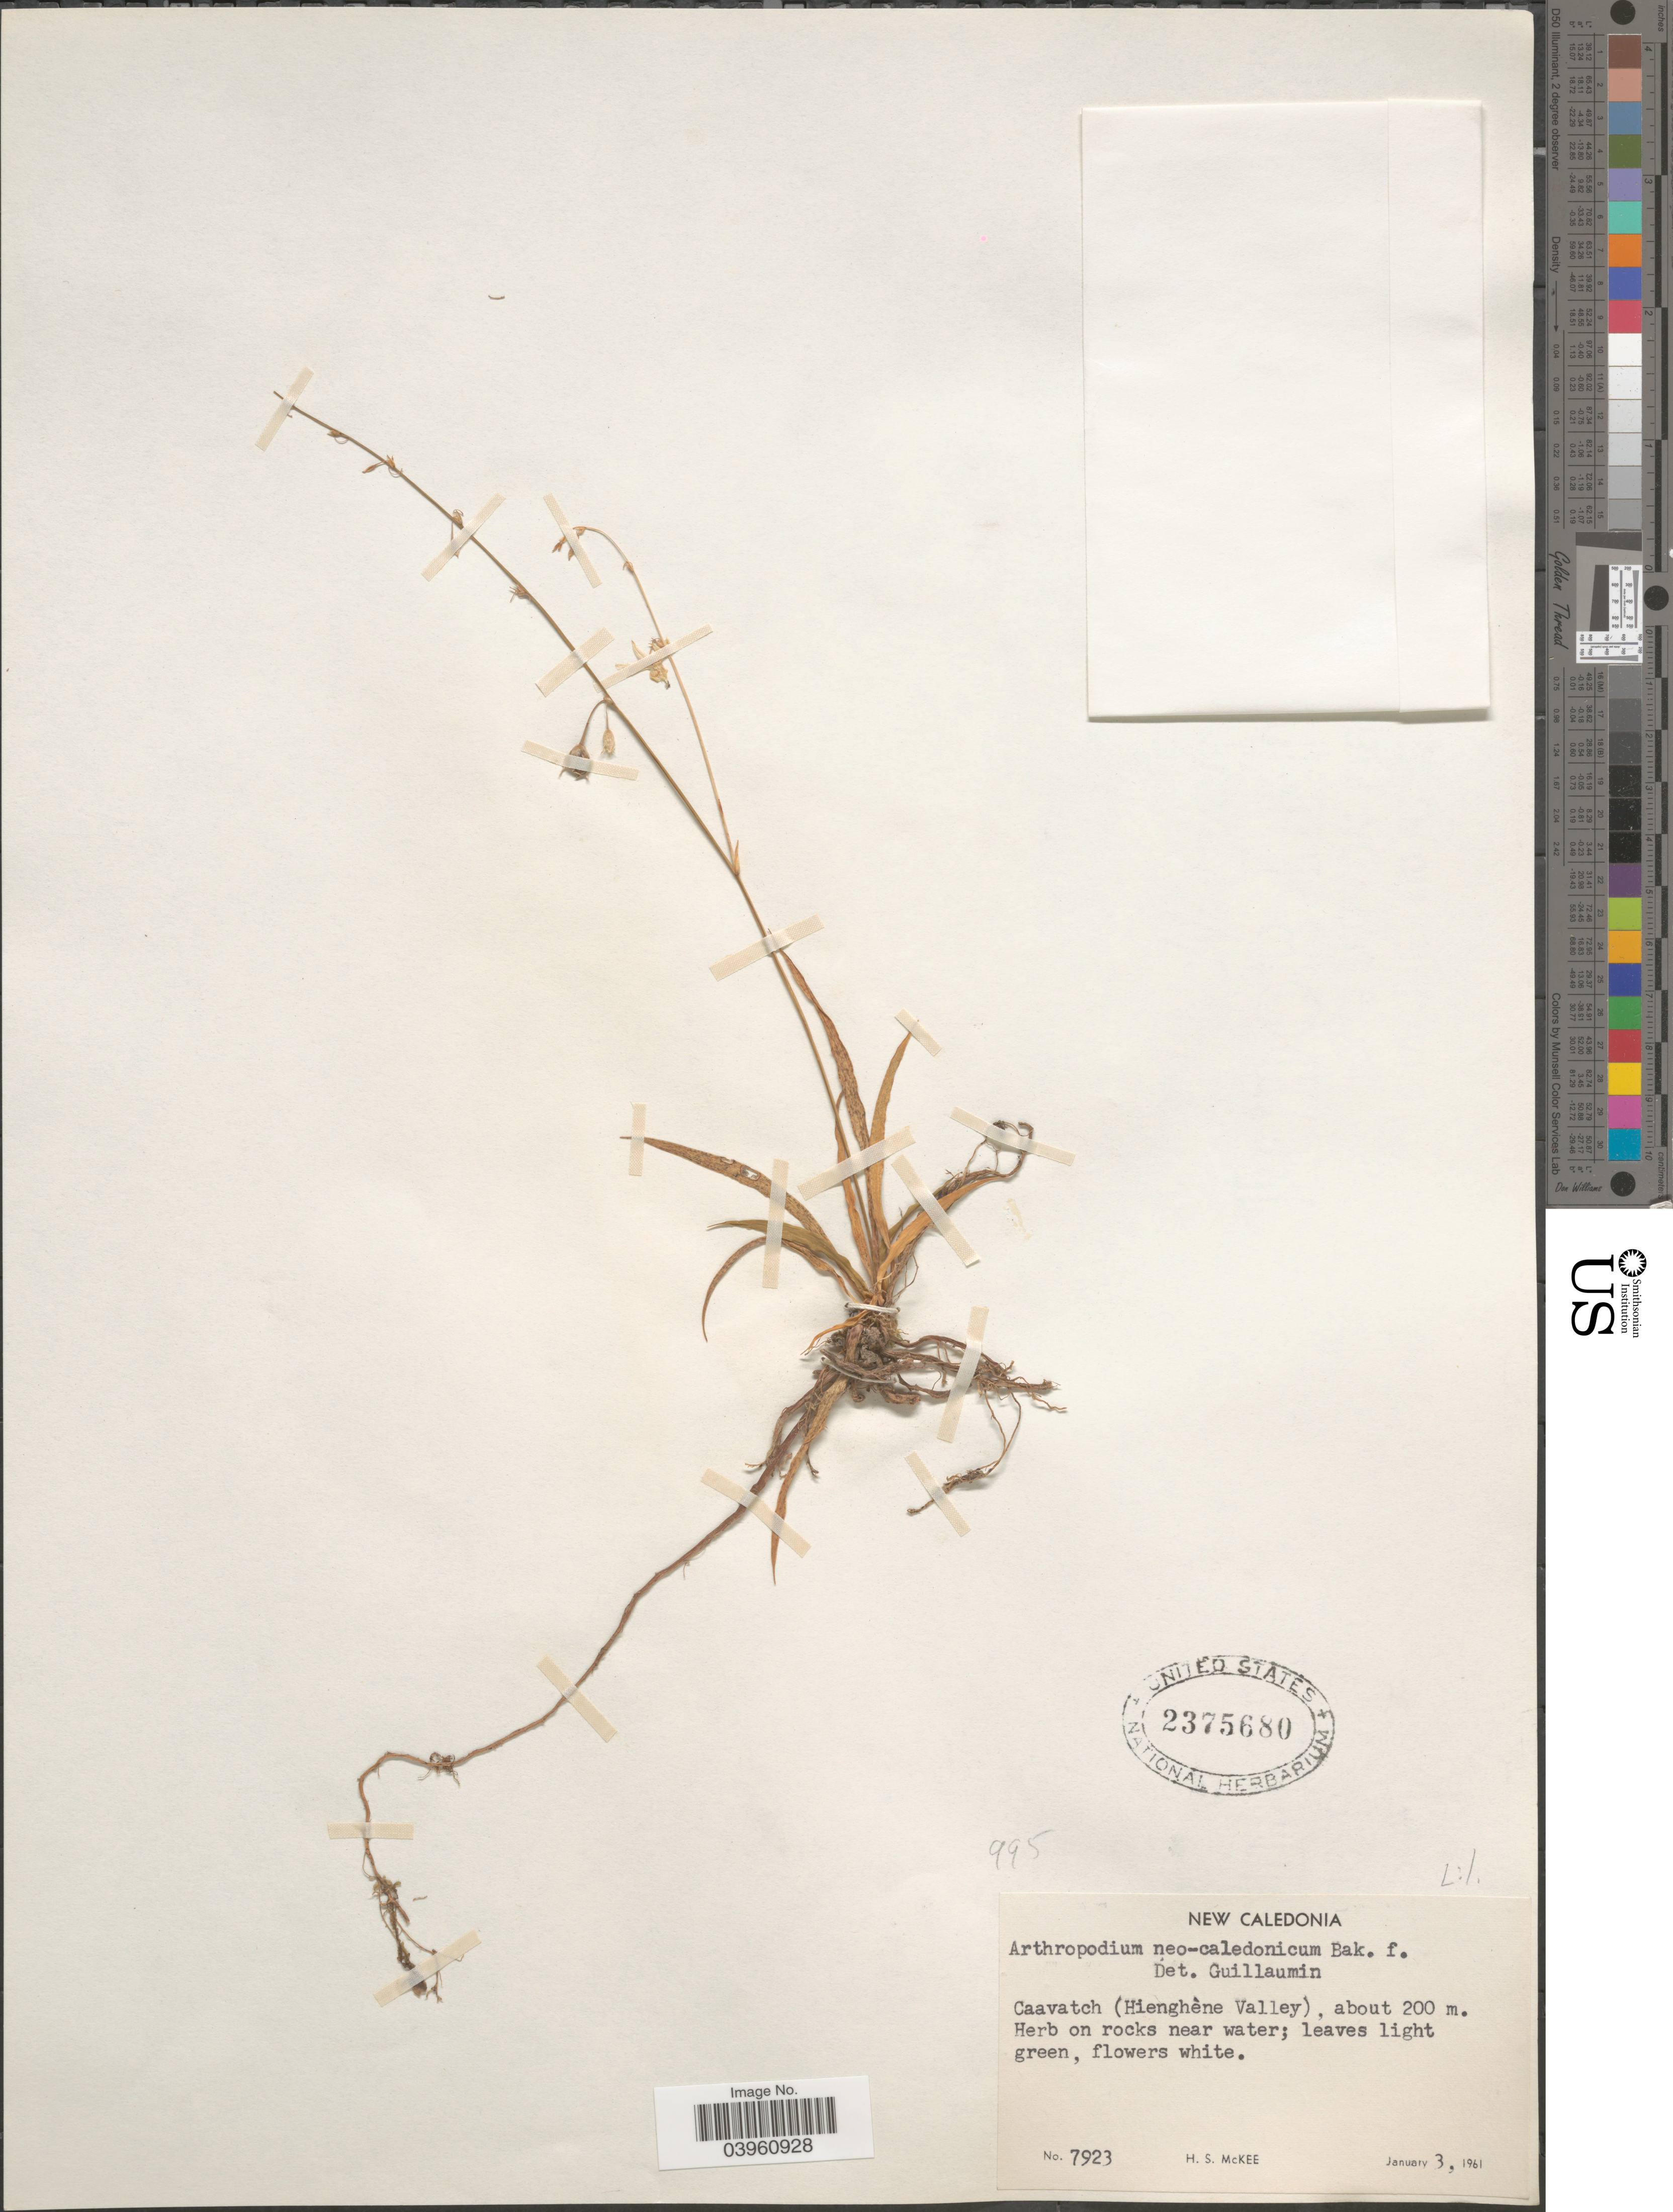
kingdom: Plantae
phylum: Tracheophyta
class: Liliopsida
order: Asparagales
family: Asparagaceae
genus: Arthropodium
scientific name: Arthropodium neocaledonicum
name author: Baker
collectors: H. S. McKee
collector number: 7923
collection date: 1961-01-03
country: New Caledonia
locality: Caavatch (Hienghèbe Valley).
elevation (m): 200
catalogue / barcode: US 2375680